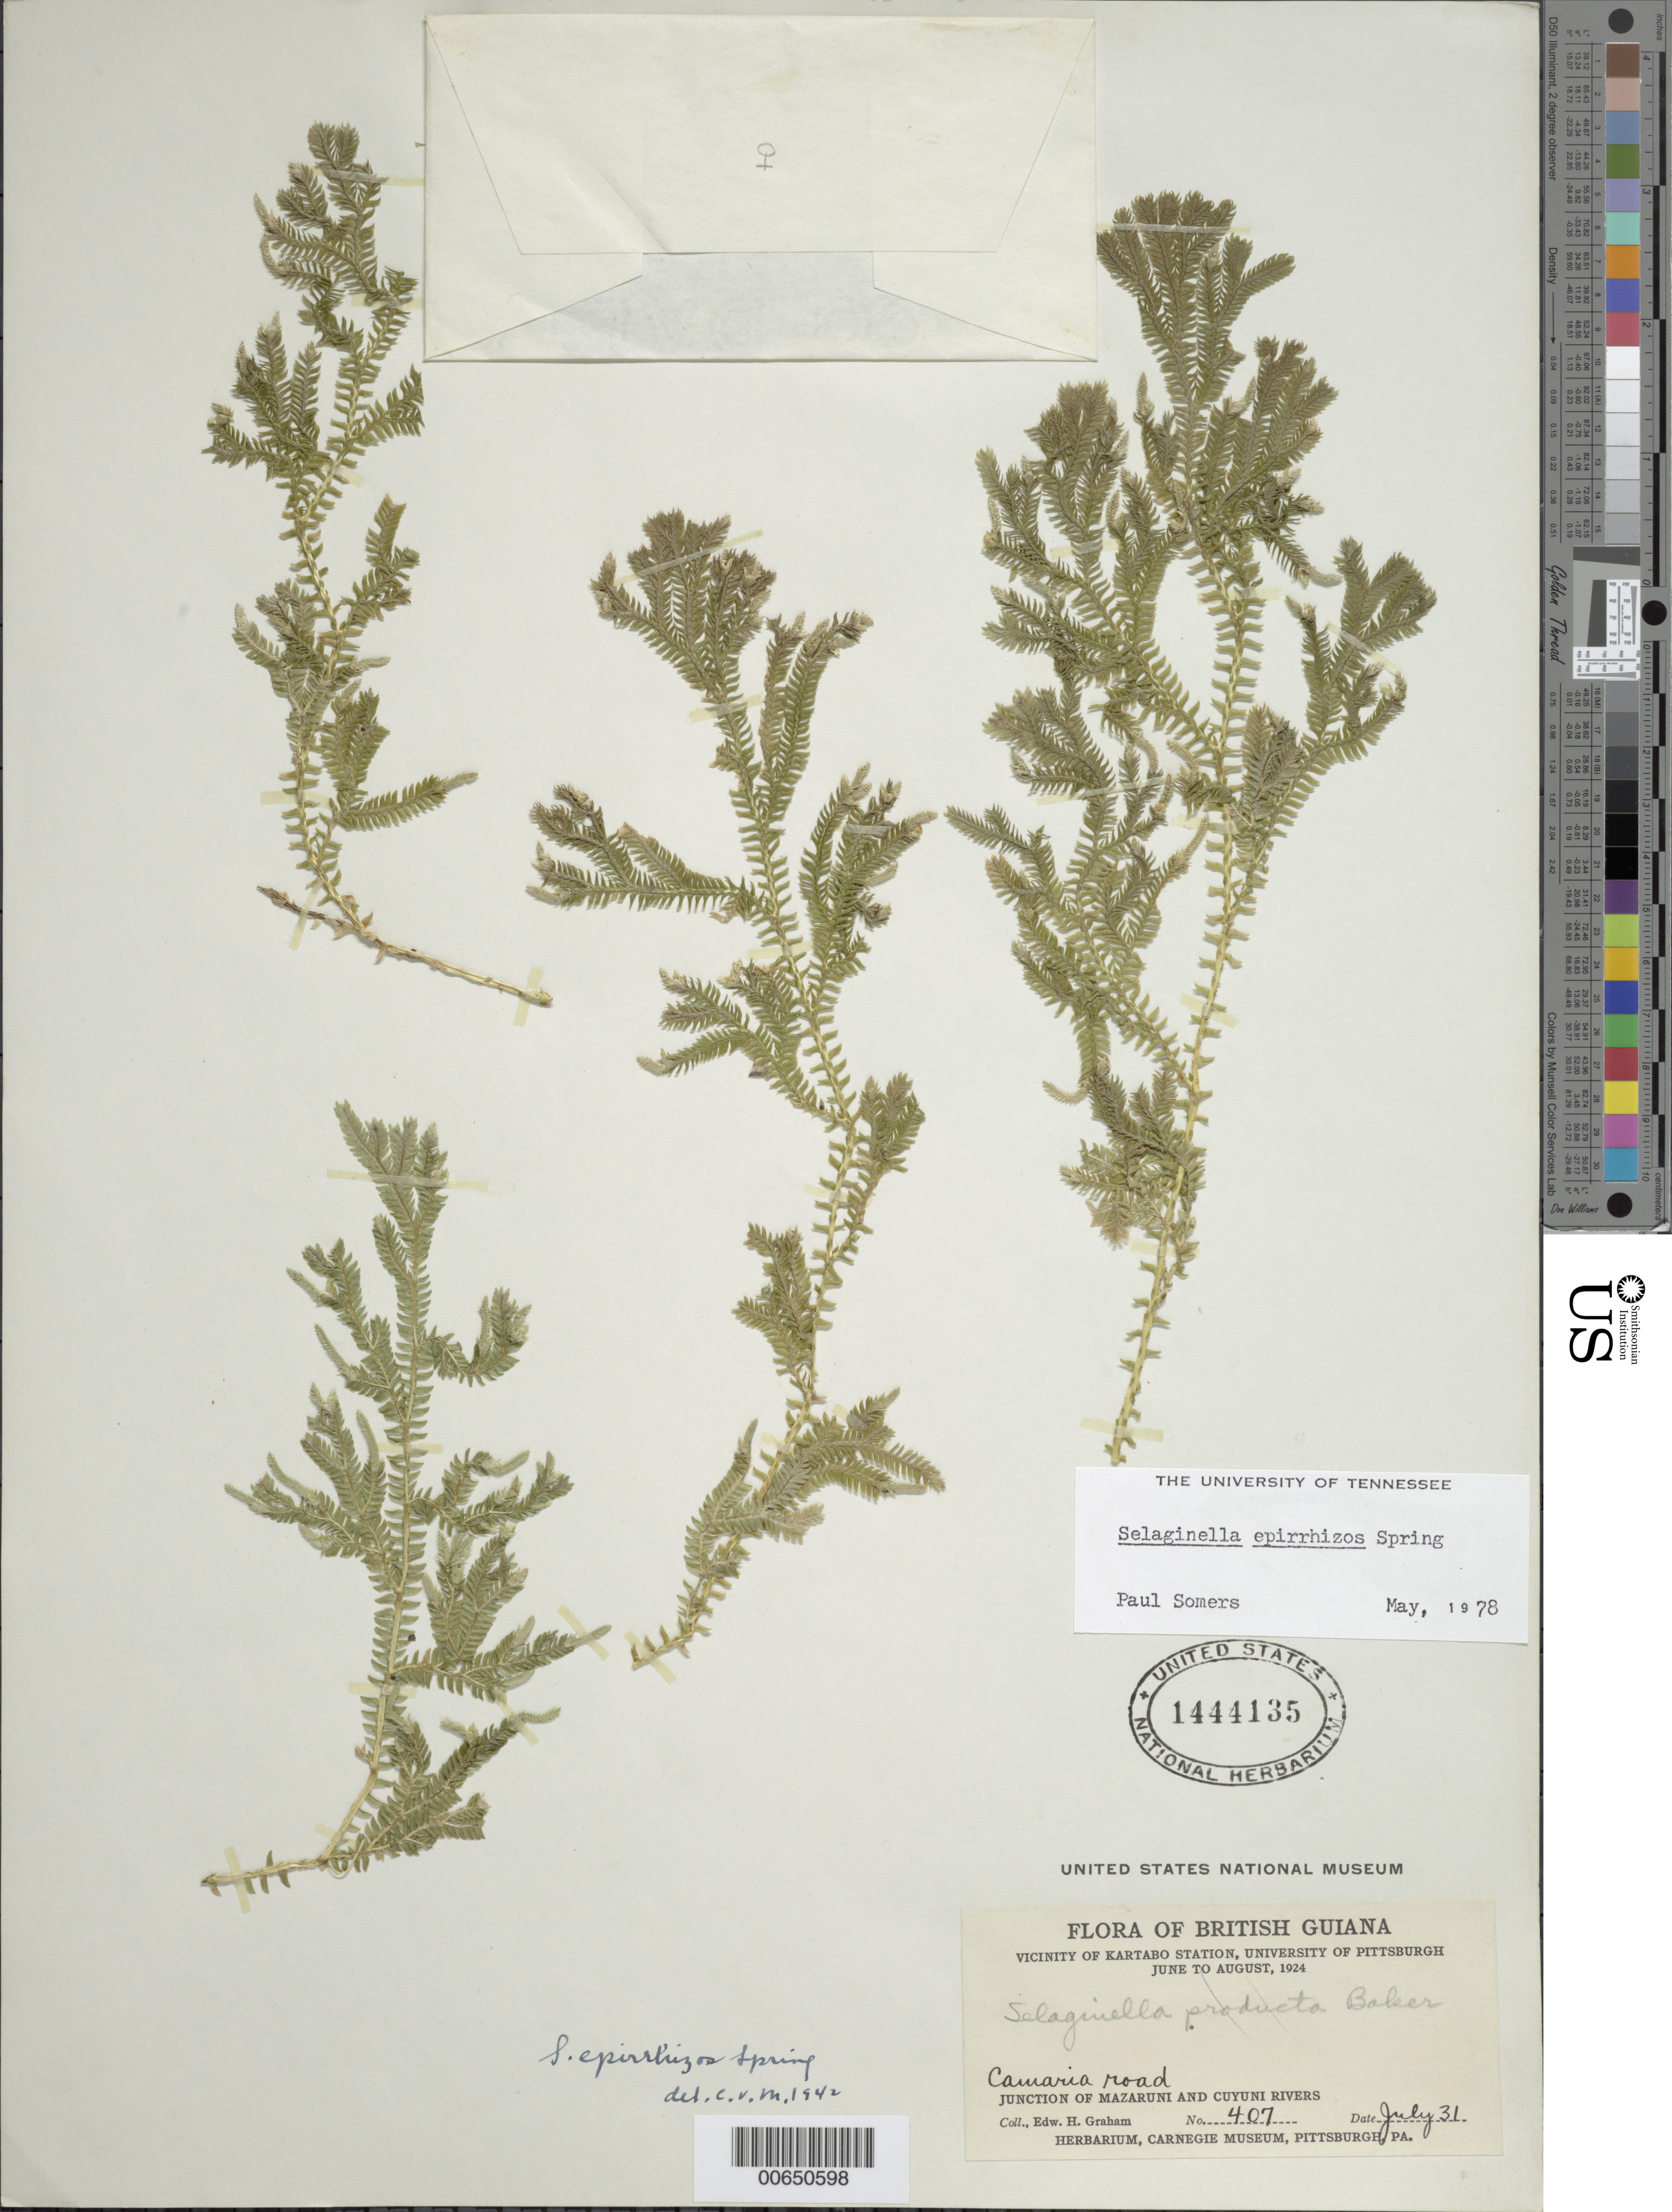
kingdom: Plantae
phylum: Tracheophyta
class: Lycopodiopsida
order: Selaginellales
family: Selaginellaceae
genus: Selaginella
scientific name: Selaginella epirrhizos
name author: Spring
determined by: Morton, C. V.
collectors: E. H. Graham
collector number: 407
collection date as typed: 31-Jul-24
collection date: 1924-07-31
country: Guyana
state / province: Cuyuni-Mazaruni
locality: Kartabo Station vic., Camaria Road, junction of Mazaruni and Cuyuni Rivers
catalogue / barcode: US 1444135